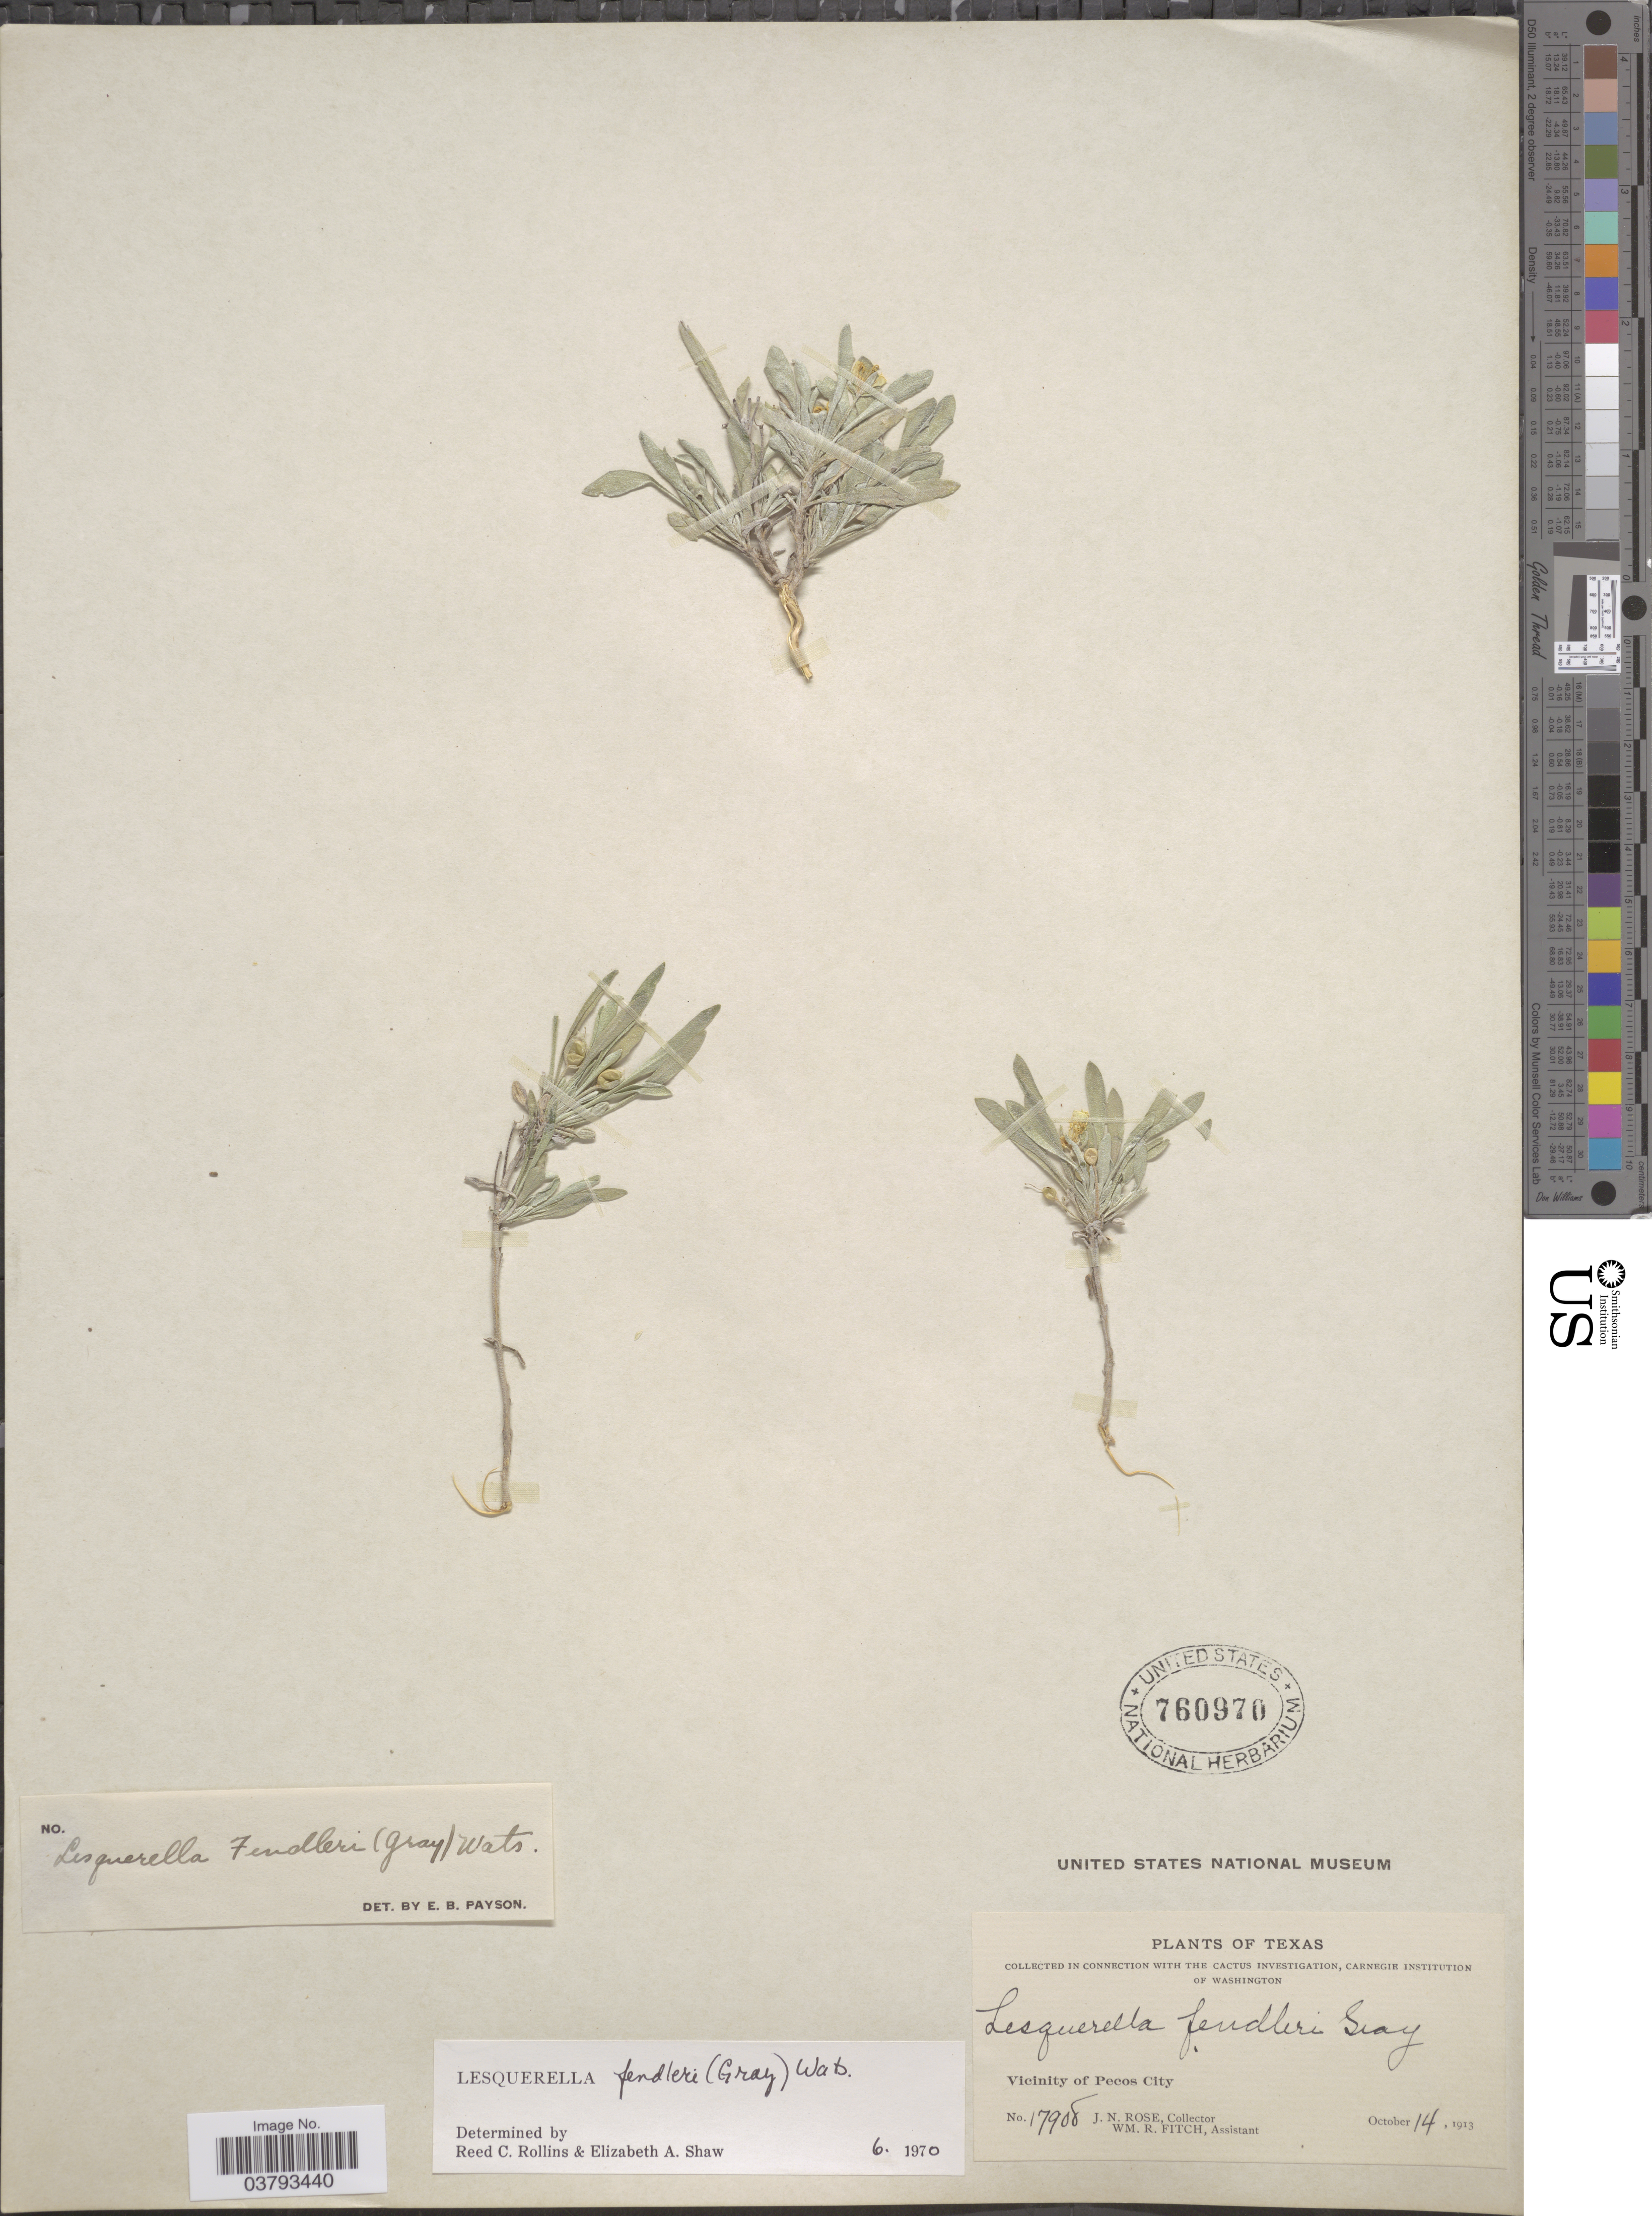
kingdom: Plantae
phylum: Tracheophyta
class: Magnoliopsida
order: Brassicales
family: Brassicaceae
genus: Lesquerella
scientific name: Lesquerella fendleri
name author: (A. Gray) S. Watson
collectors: J. N. Rose & W. R. Fitch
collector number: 17908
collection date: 1913-10-14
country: United States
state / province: Texas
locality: Vicinity of Pecos City.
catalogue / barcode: US 760970